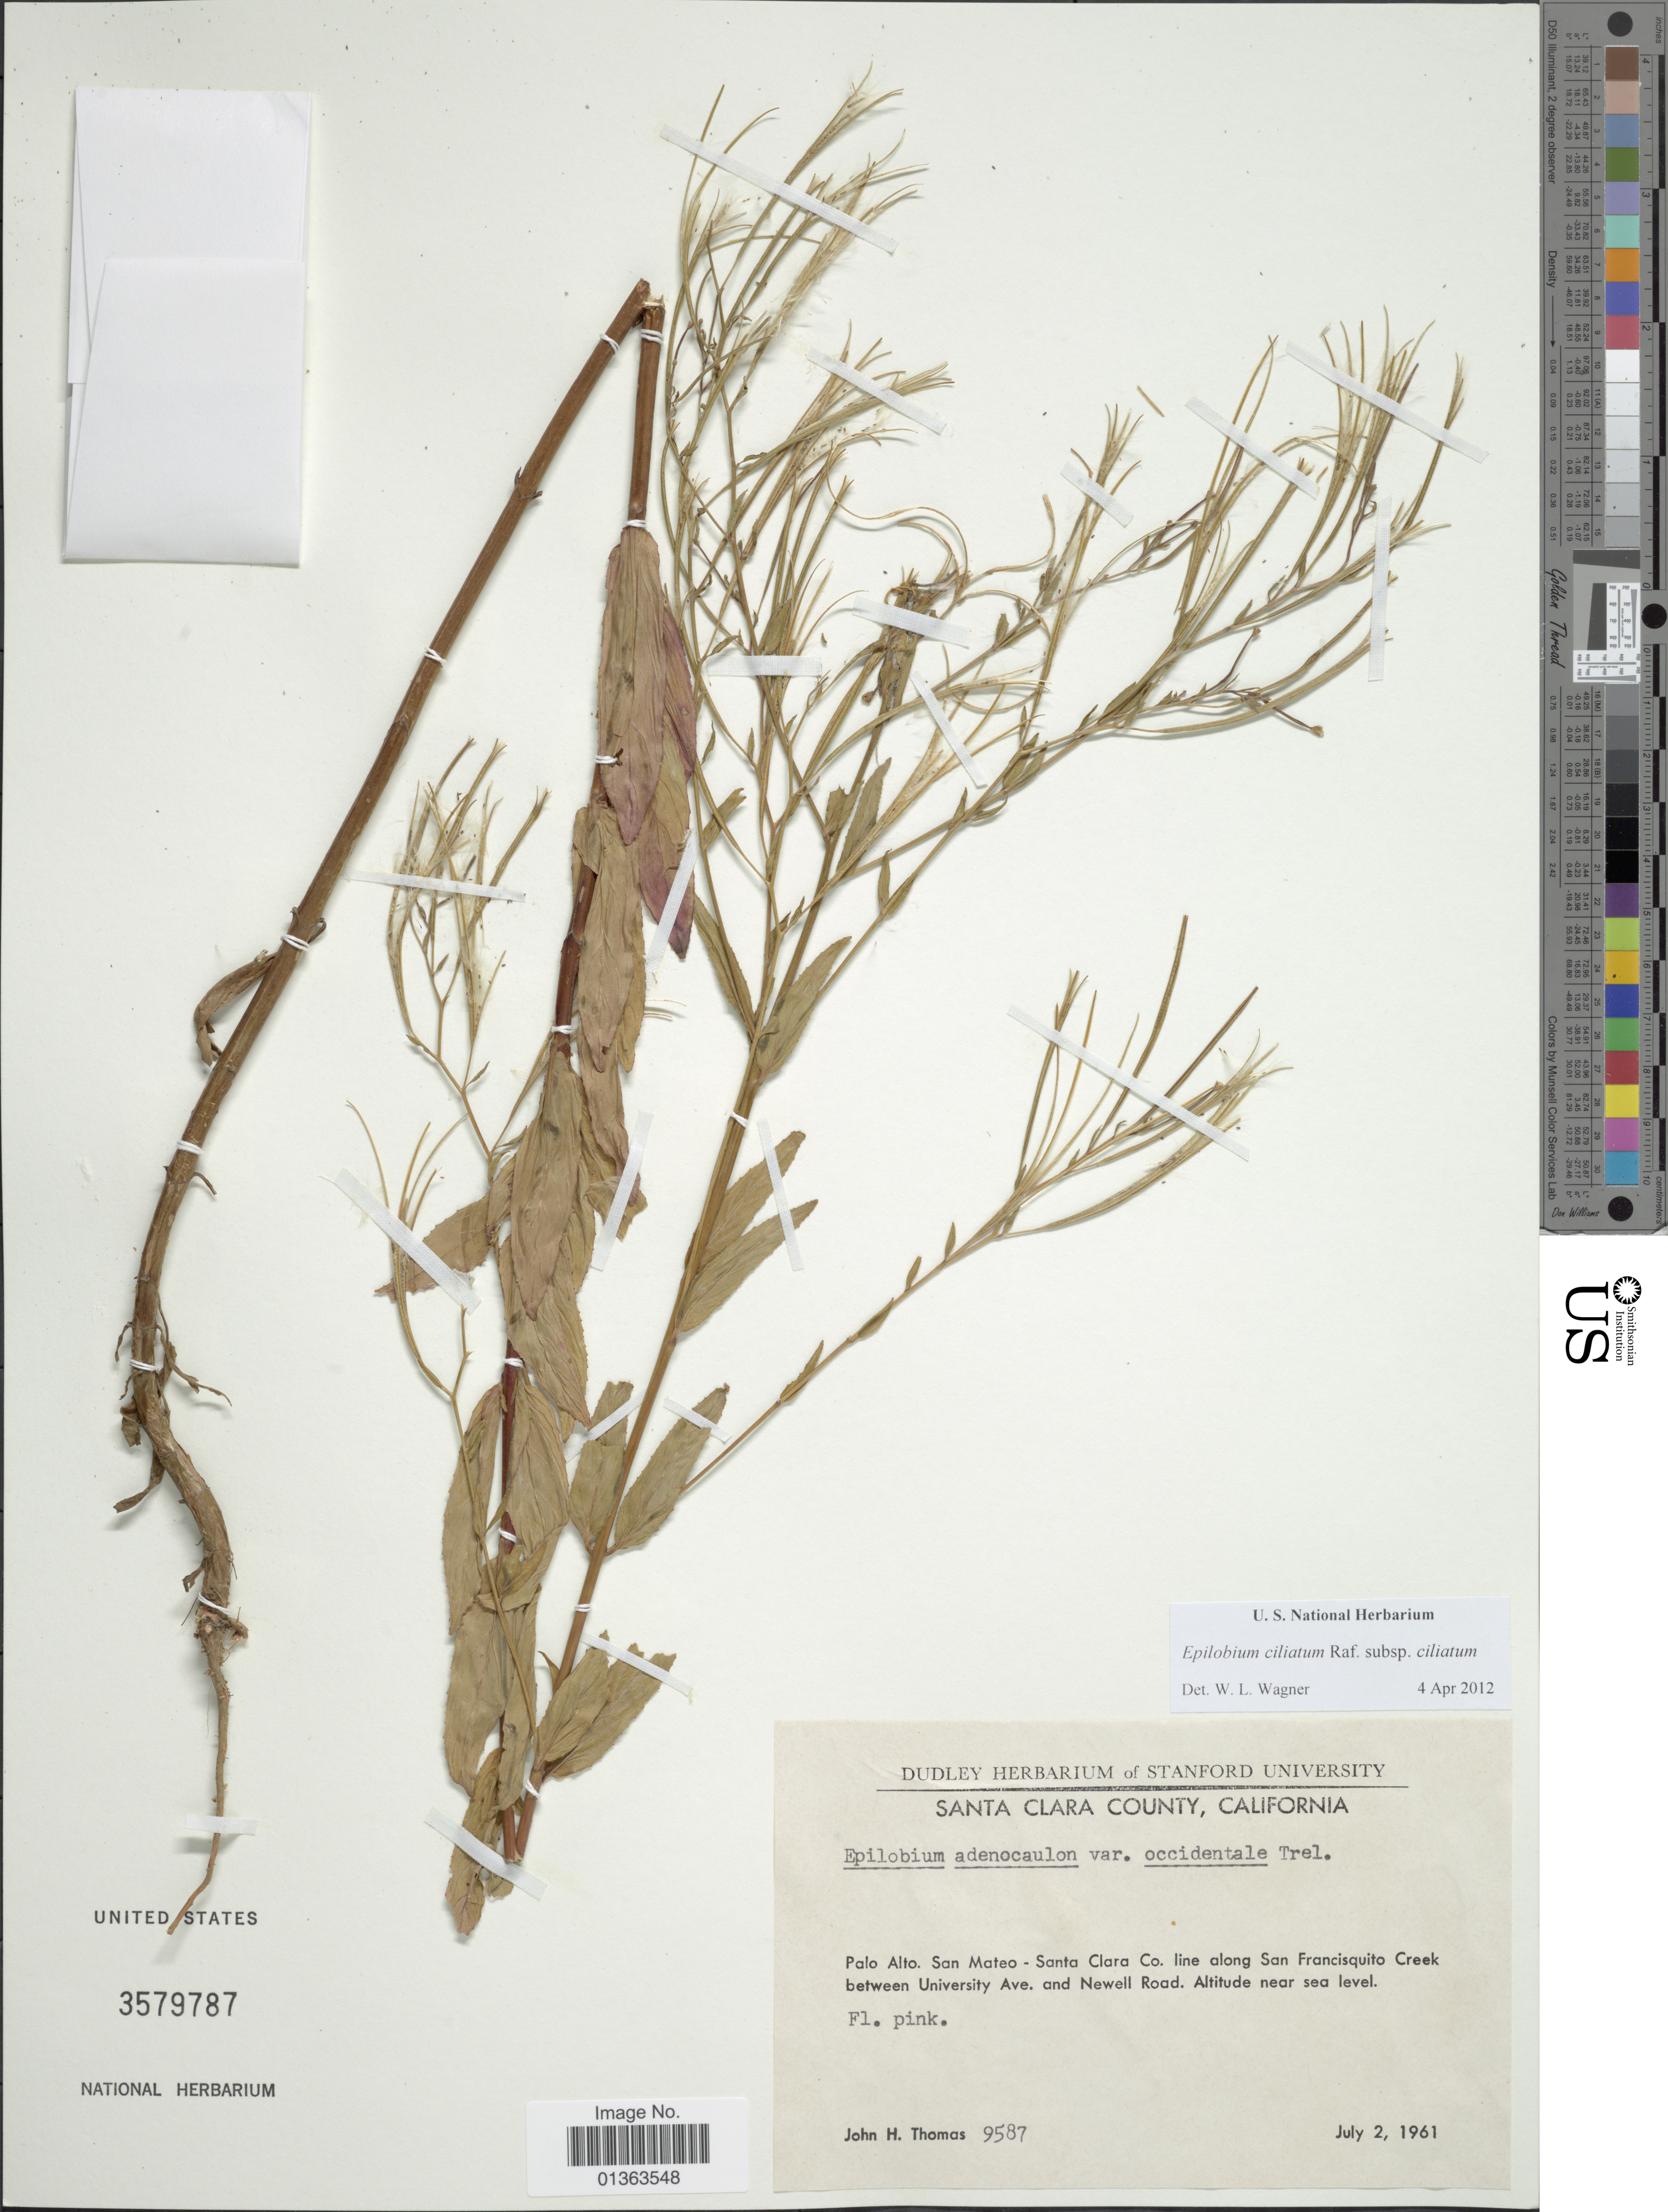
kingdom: Plantae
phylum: Tracheophyta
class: Magnoliopsida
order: Myrtales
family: Onagraceae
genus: Epilobium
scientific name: Epilobium ciliatum subsp. ciliatum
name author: Raf.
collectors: J. H. Thomas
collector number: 9587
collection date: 1961-07-02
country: United States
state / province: California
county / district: Santa Clara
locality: Santa Clara County. Palo Alto. San Mateo-Santa Clara Co. line along San Francisquito Creek between University Ave. and Newell Road.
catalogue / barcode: US 3579787